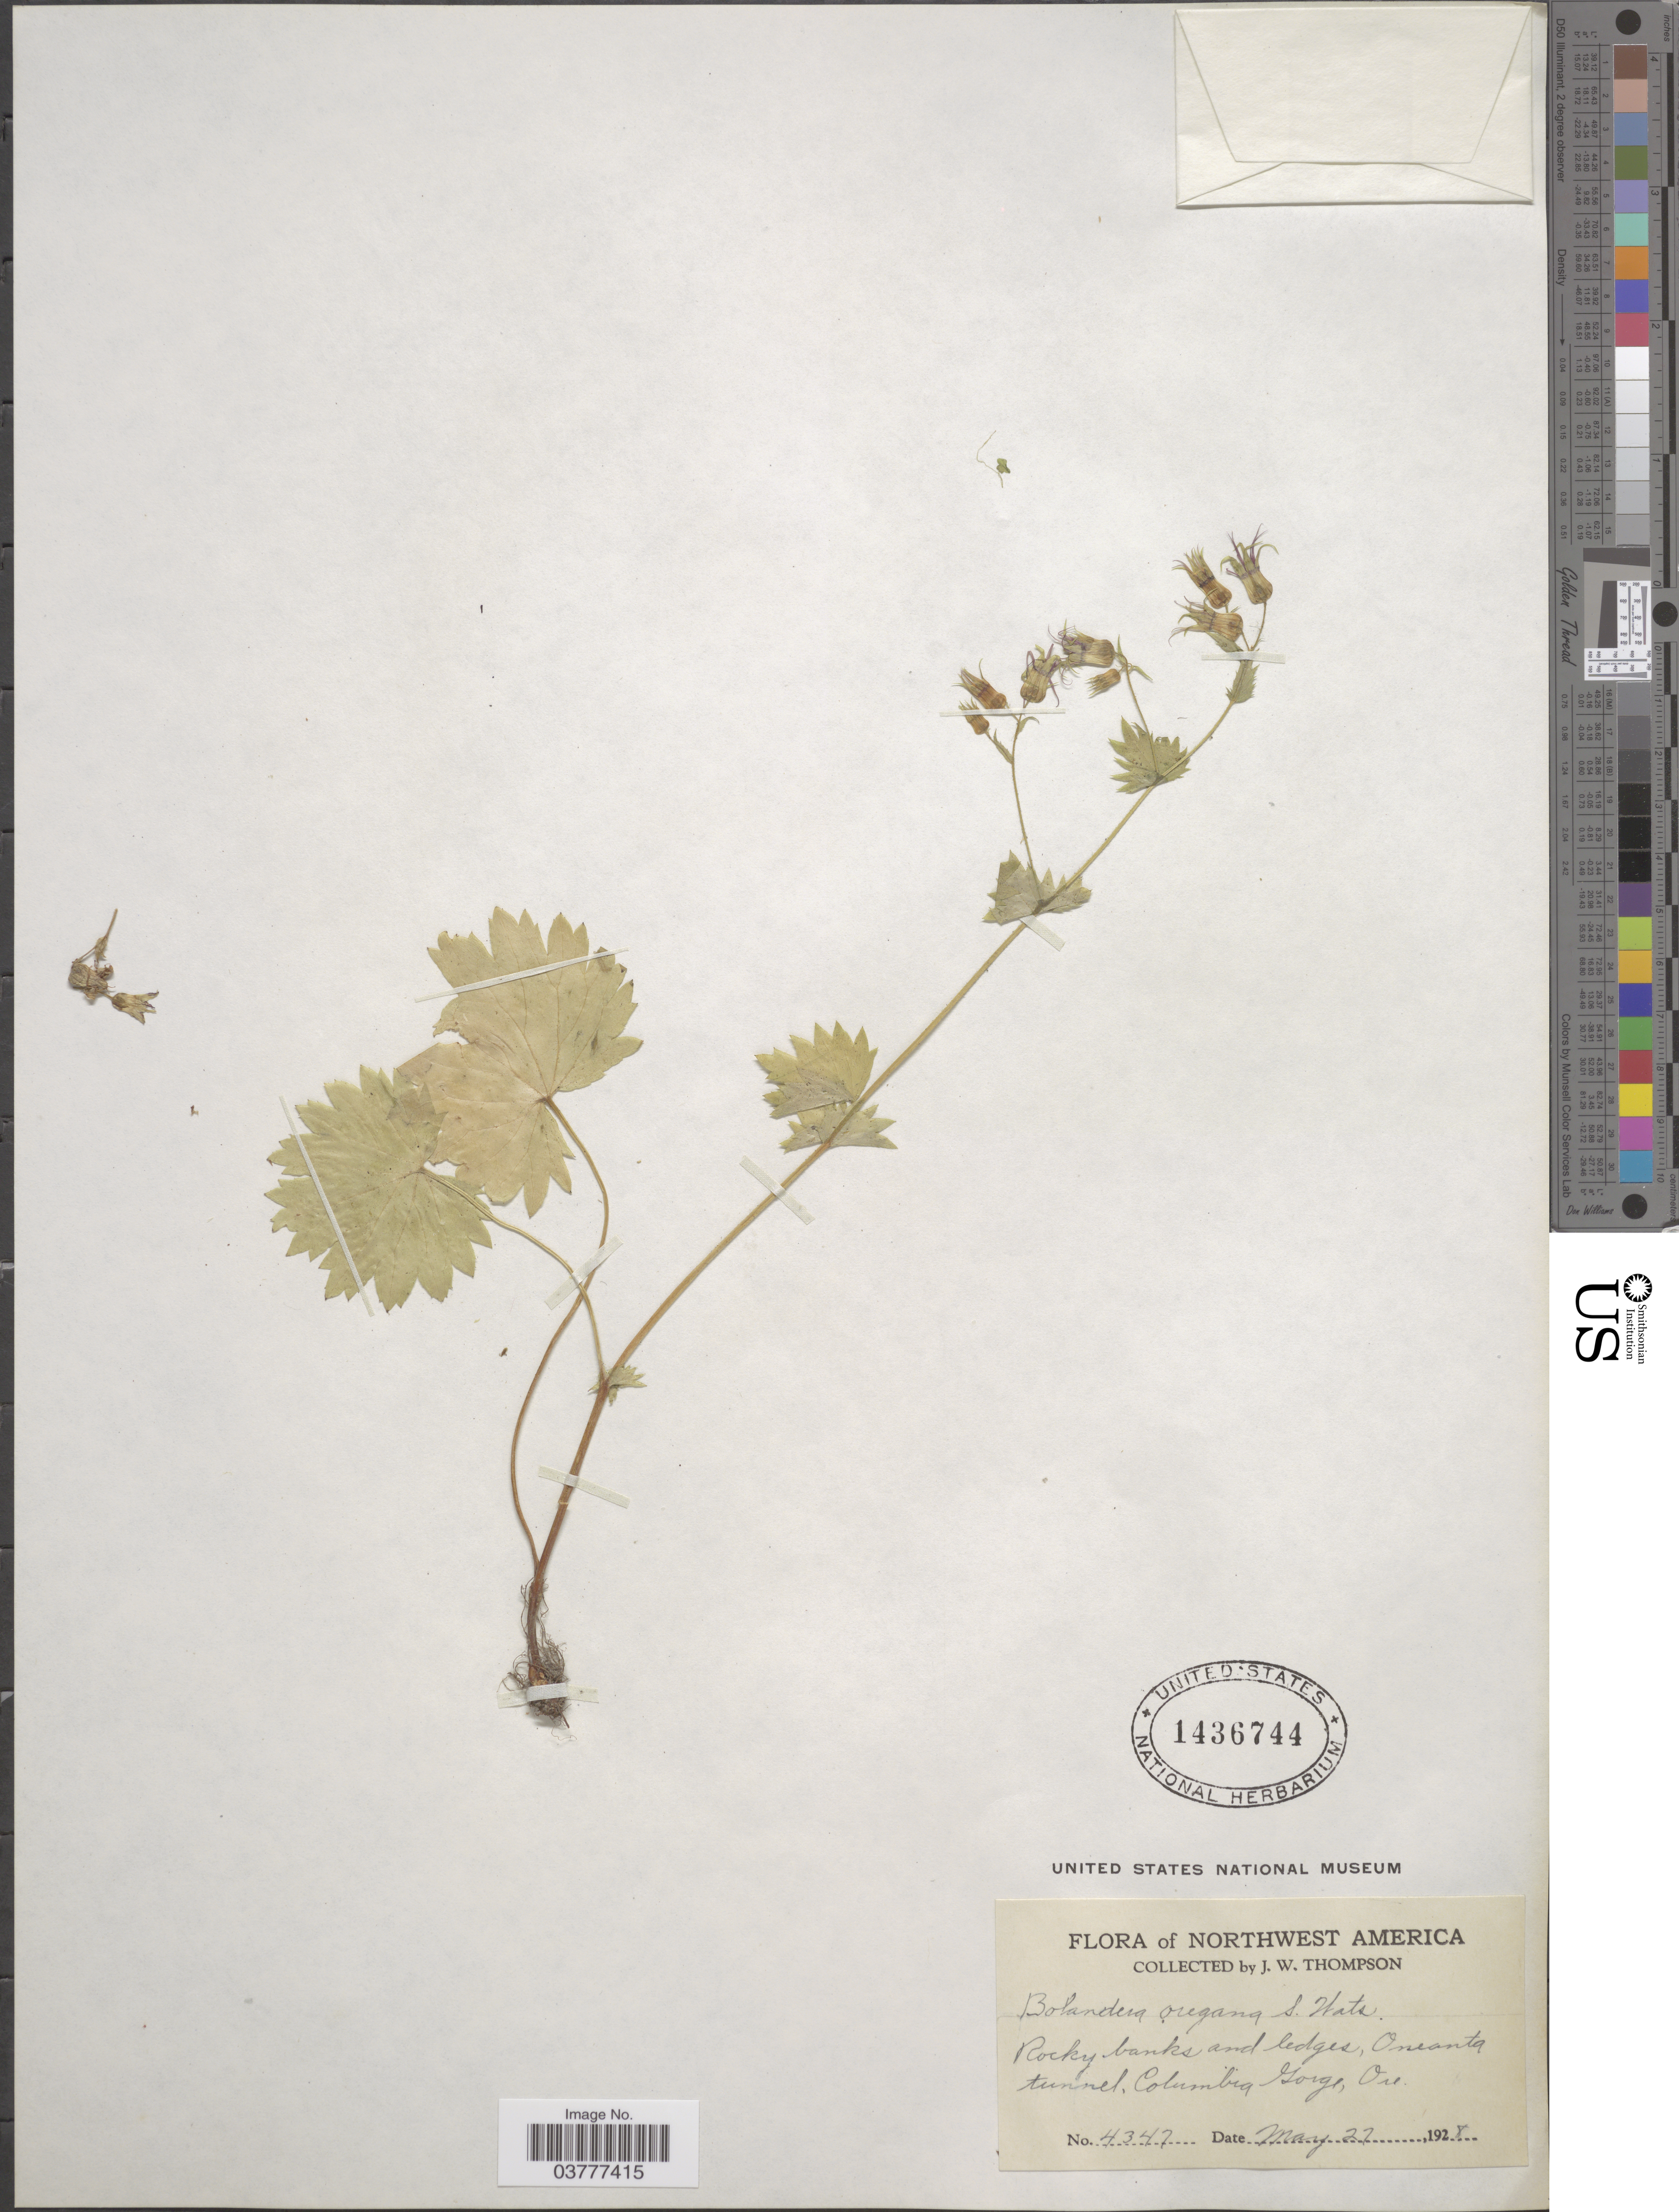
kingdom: Plantae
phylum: Tracheophyta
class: Magnoliopsida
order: Saxifragales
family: Saxifragaceae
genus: Bolandra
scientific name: Bolandra oregana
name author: S. Watson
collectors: J. Thompson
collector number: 4347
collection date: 1928-05-27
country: United States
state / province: Oregon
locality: Northwest America. Rocky banks and ledges, Oneanta tunnel, Columbia Gorge.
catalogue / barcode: US 1436744